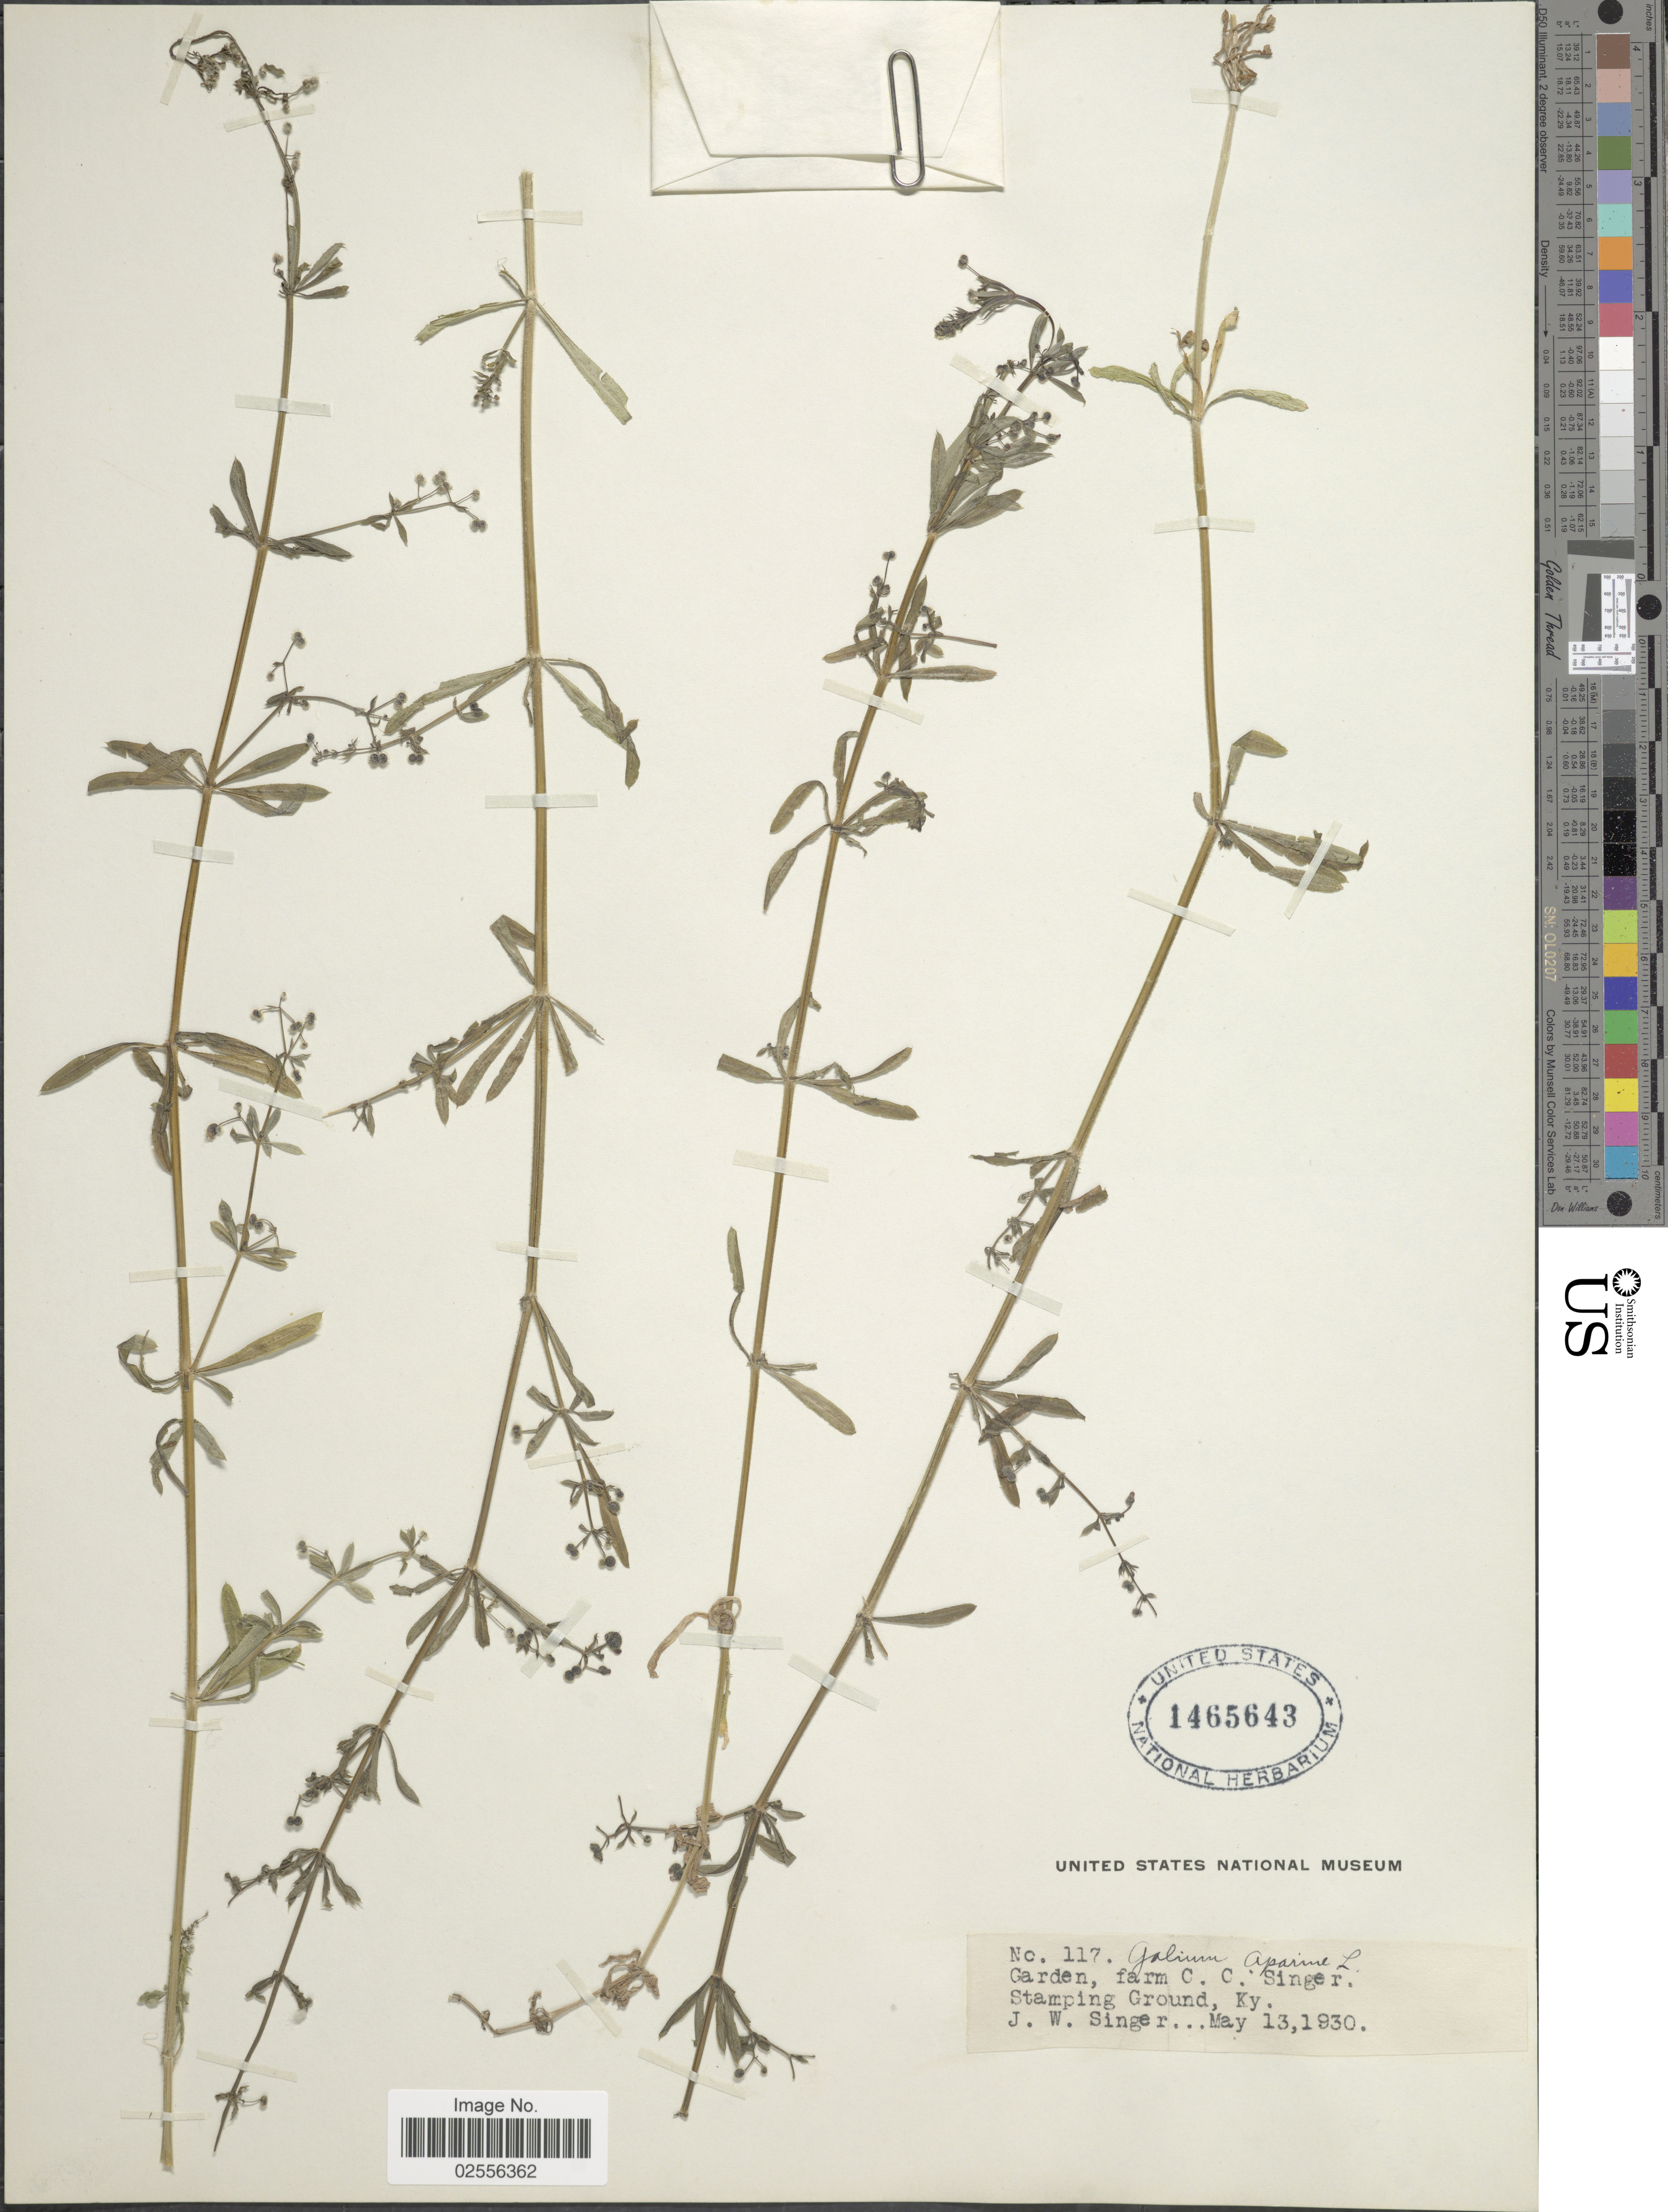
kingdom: Plantae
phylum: Tracheophyta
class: Magnoliopsida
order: Gentianales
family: Rubiaceae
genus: Galium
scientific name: Galium aparine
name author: L.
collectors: J. EW. Singer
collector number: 117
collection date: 1930-05-13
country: United States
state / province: Kentucky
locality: Garden, farm C. C. Singer. Stamping Ground.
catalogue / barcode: US 1465643